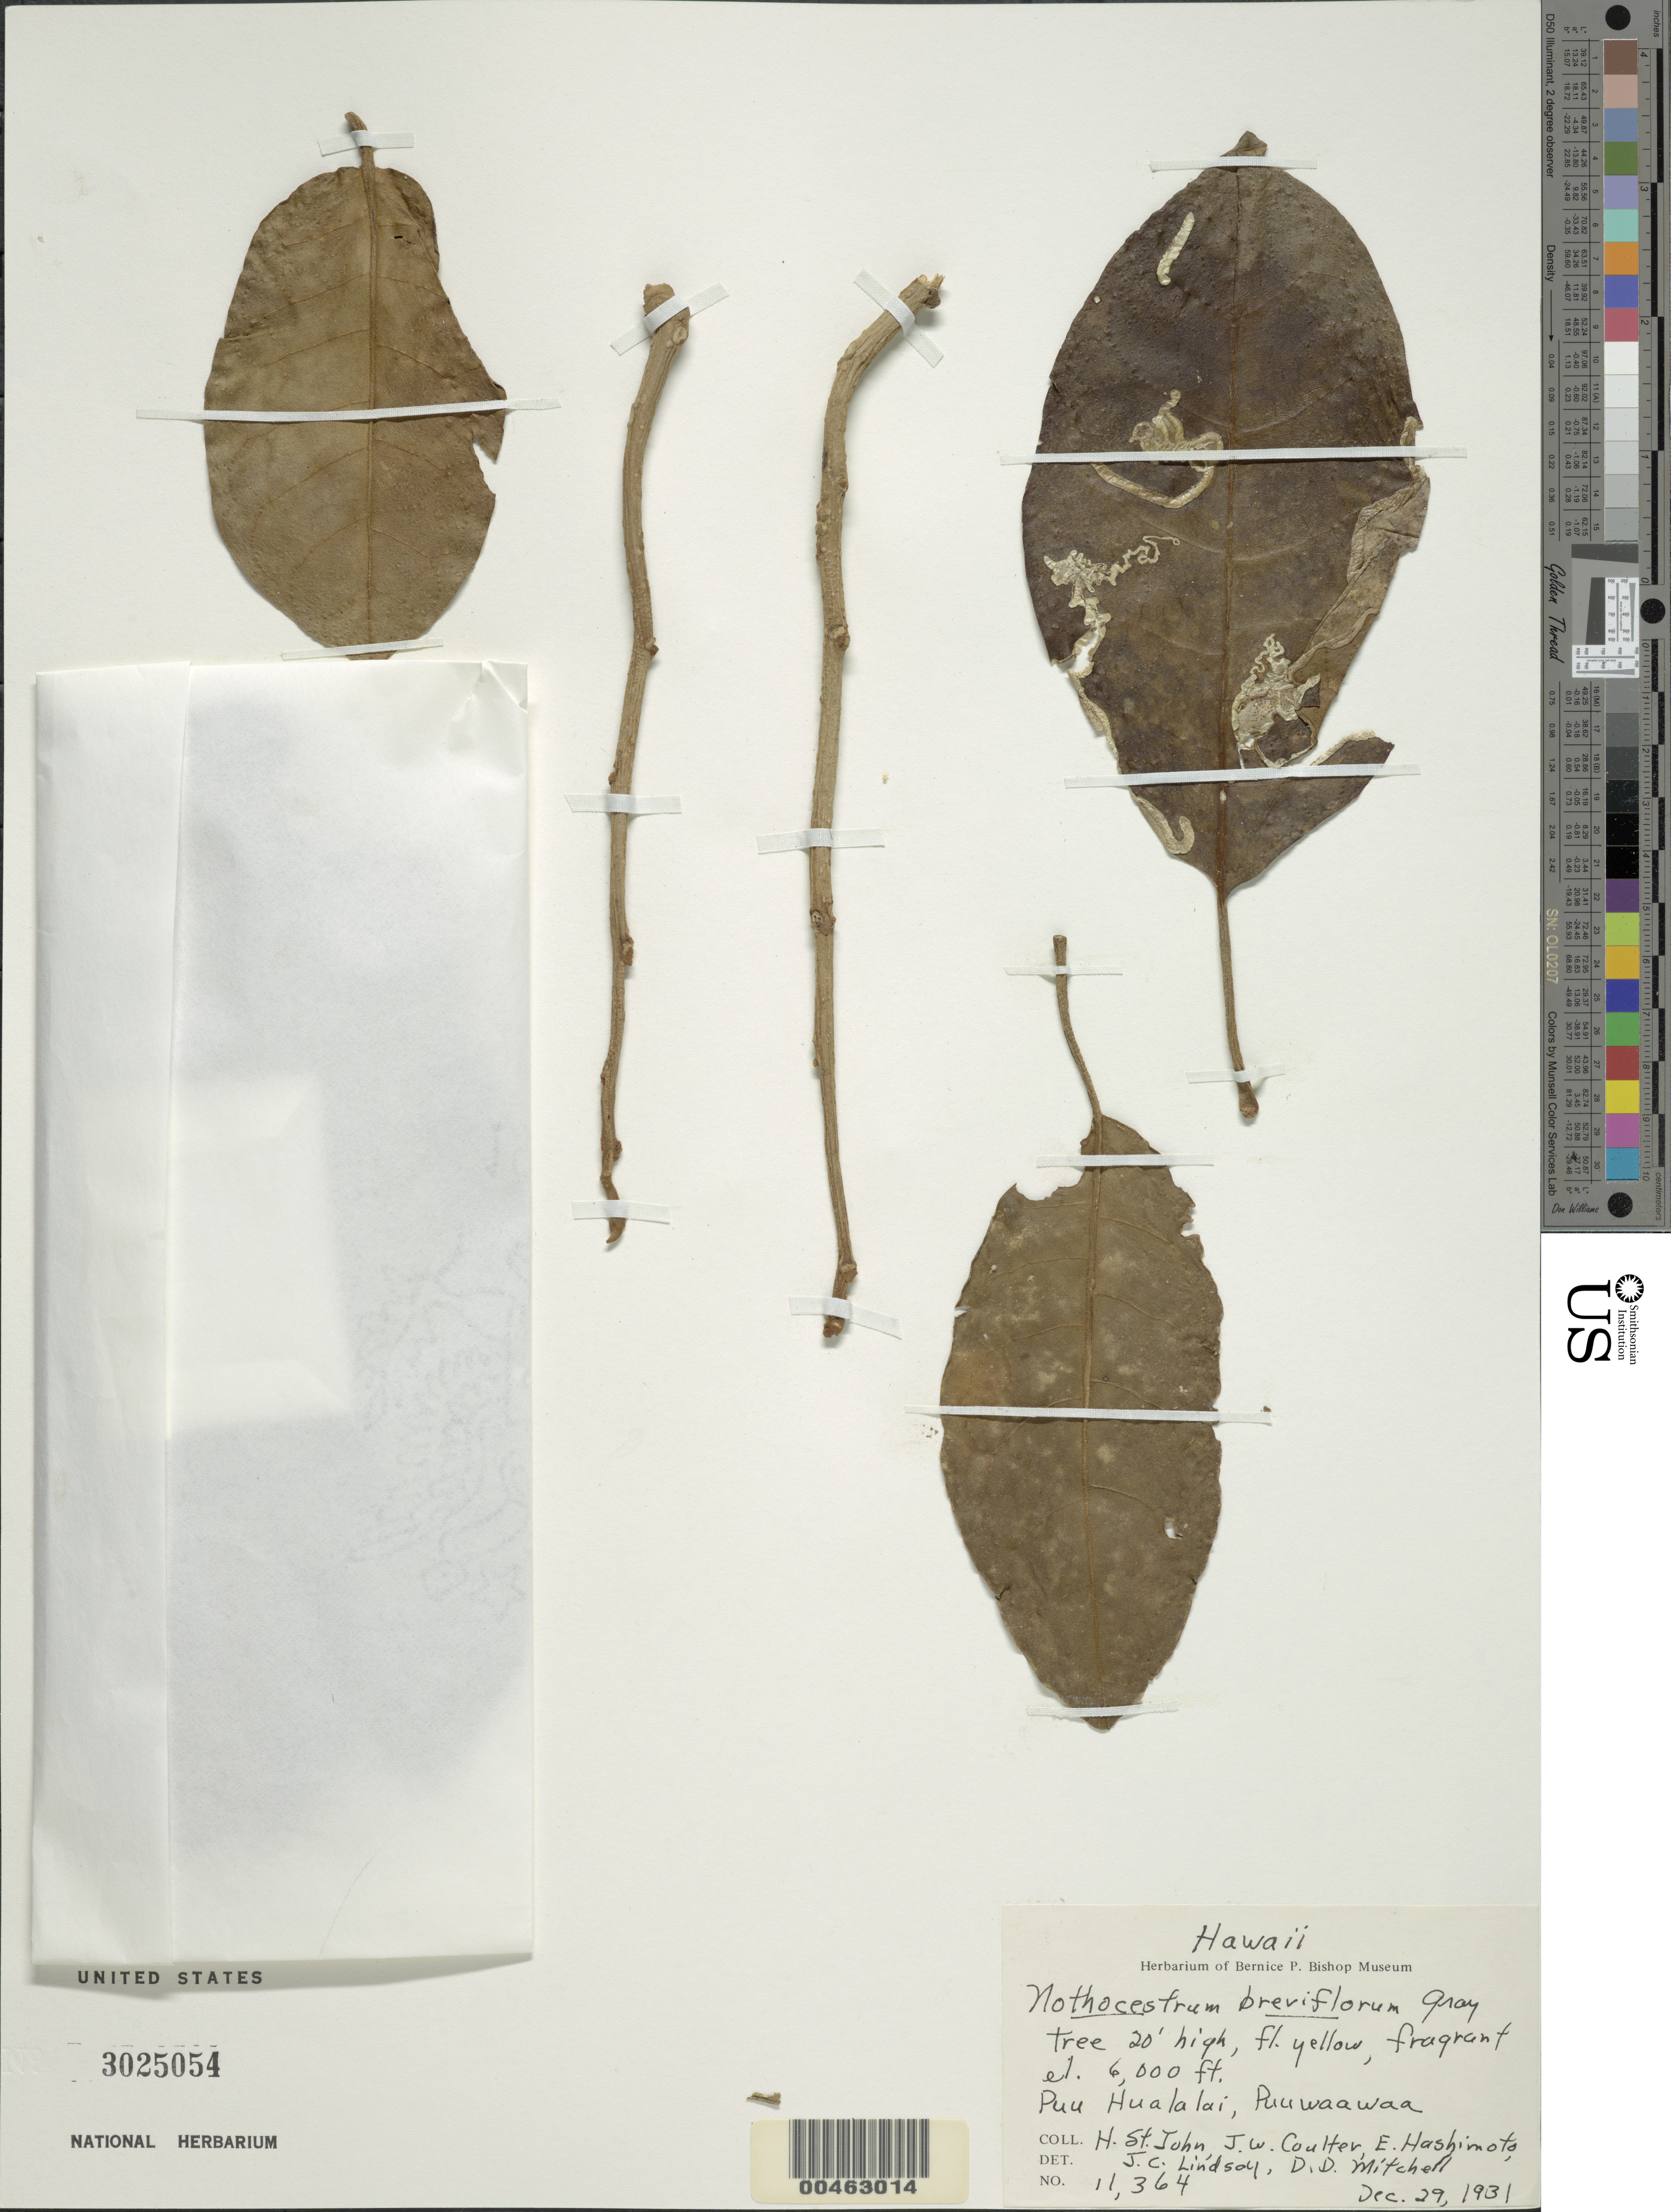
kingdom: Plantae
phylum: Tracheophyta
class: Magnoliopsida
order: Solanales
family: Solanaceae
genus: Nothocestrum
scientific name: Nothocestrum breviflorum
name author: A. Gray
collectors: H. St. John, J. W. Coulter, E. Hashimoto & J. Lindsay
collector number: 11364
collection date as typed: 29 Dec 1931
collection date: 1931-12-29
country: United States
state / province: Hawaii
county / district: Hawaii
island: Hawaii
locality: Pu'u Hualalai, Pu'uwa'awa'a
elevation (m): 1829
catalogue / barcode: US 3025054